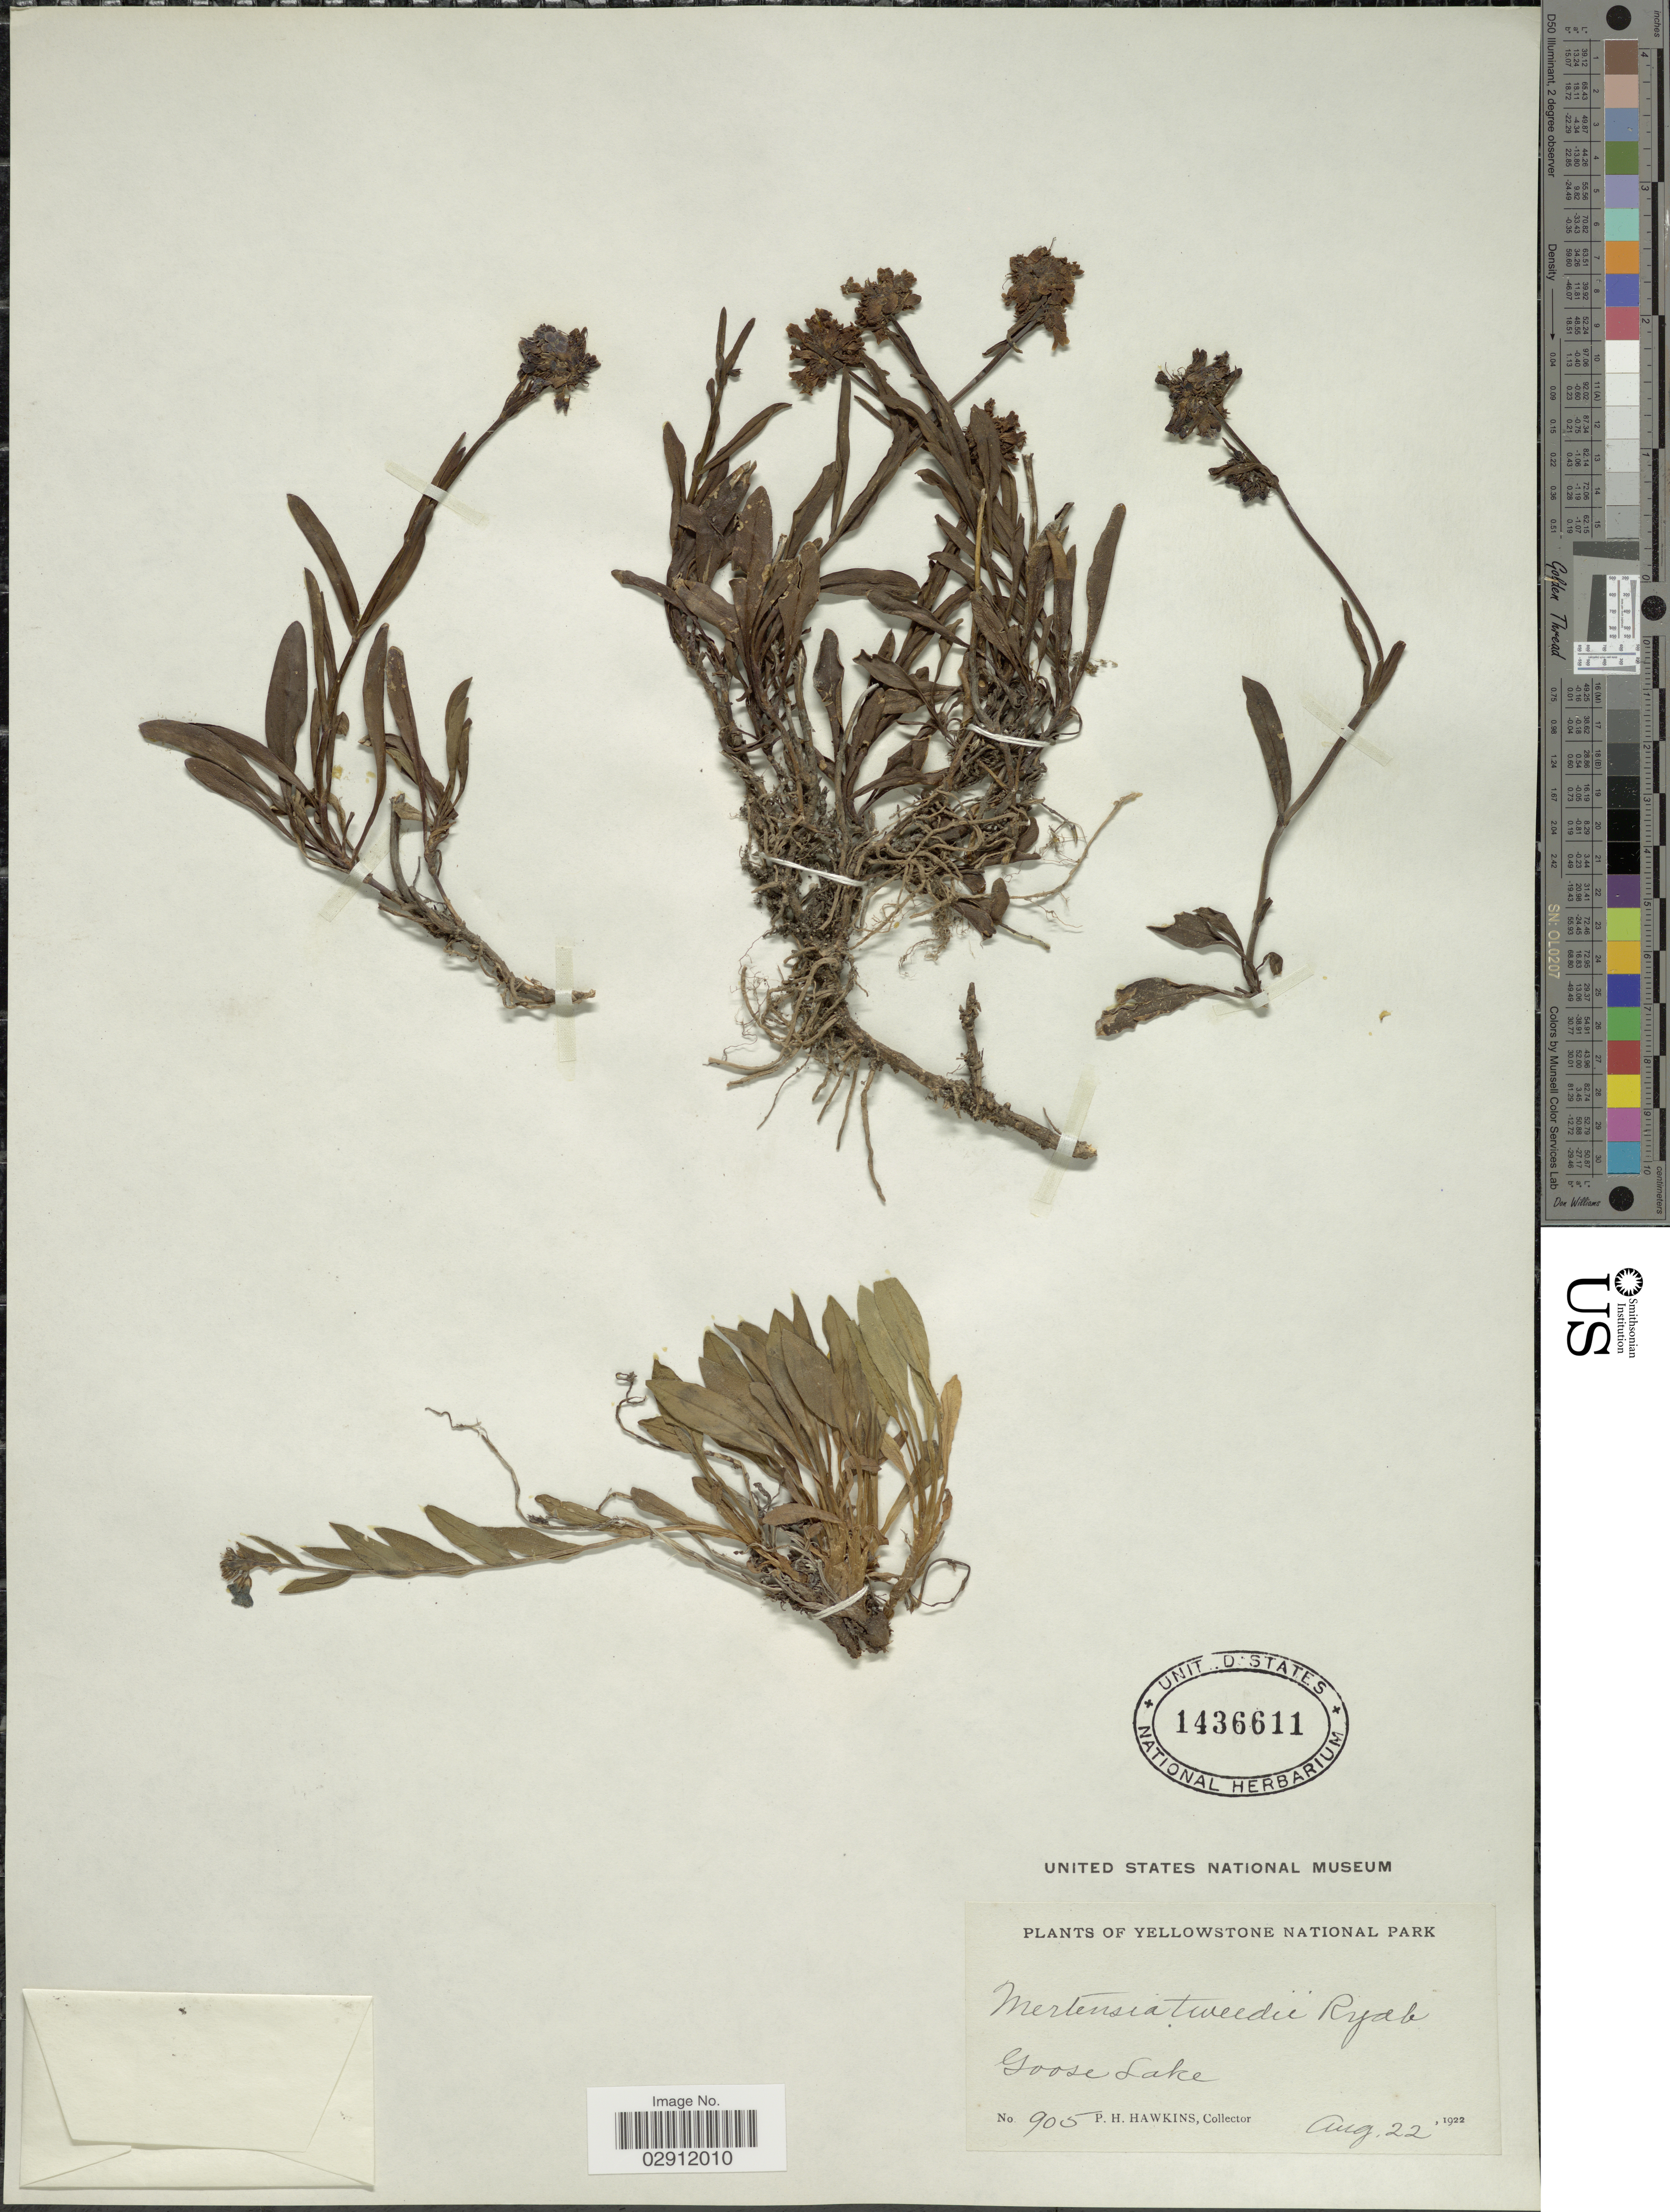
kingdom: Plantae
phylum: Tracheophyta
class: Magnoliopsida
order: Boraginales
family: Boraginaceae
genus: Mertensia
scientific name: Mertensia alpina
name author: (Torr.) G. Don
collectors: P. Hawkins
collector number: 905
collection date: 1922-08-22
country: United States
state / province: Wyoming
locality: Yellowstone National Park. Goose Lake.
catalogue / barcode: US 1436611